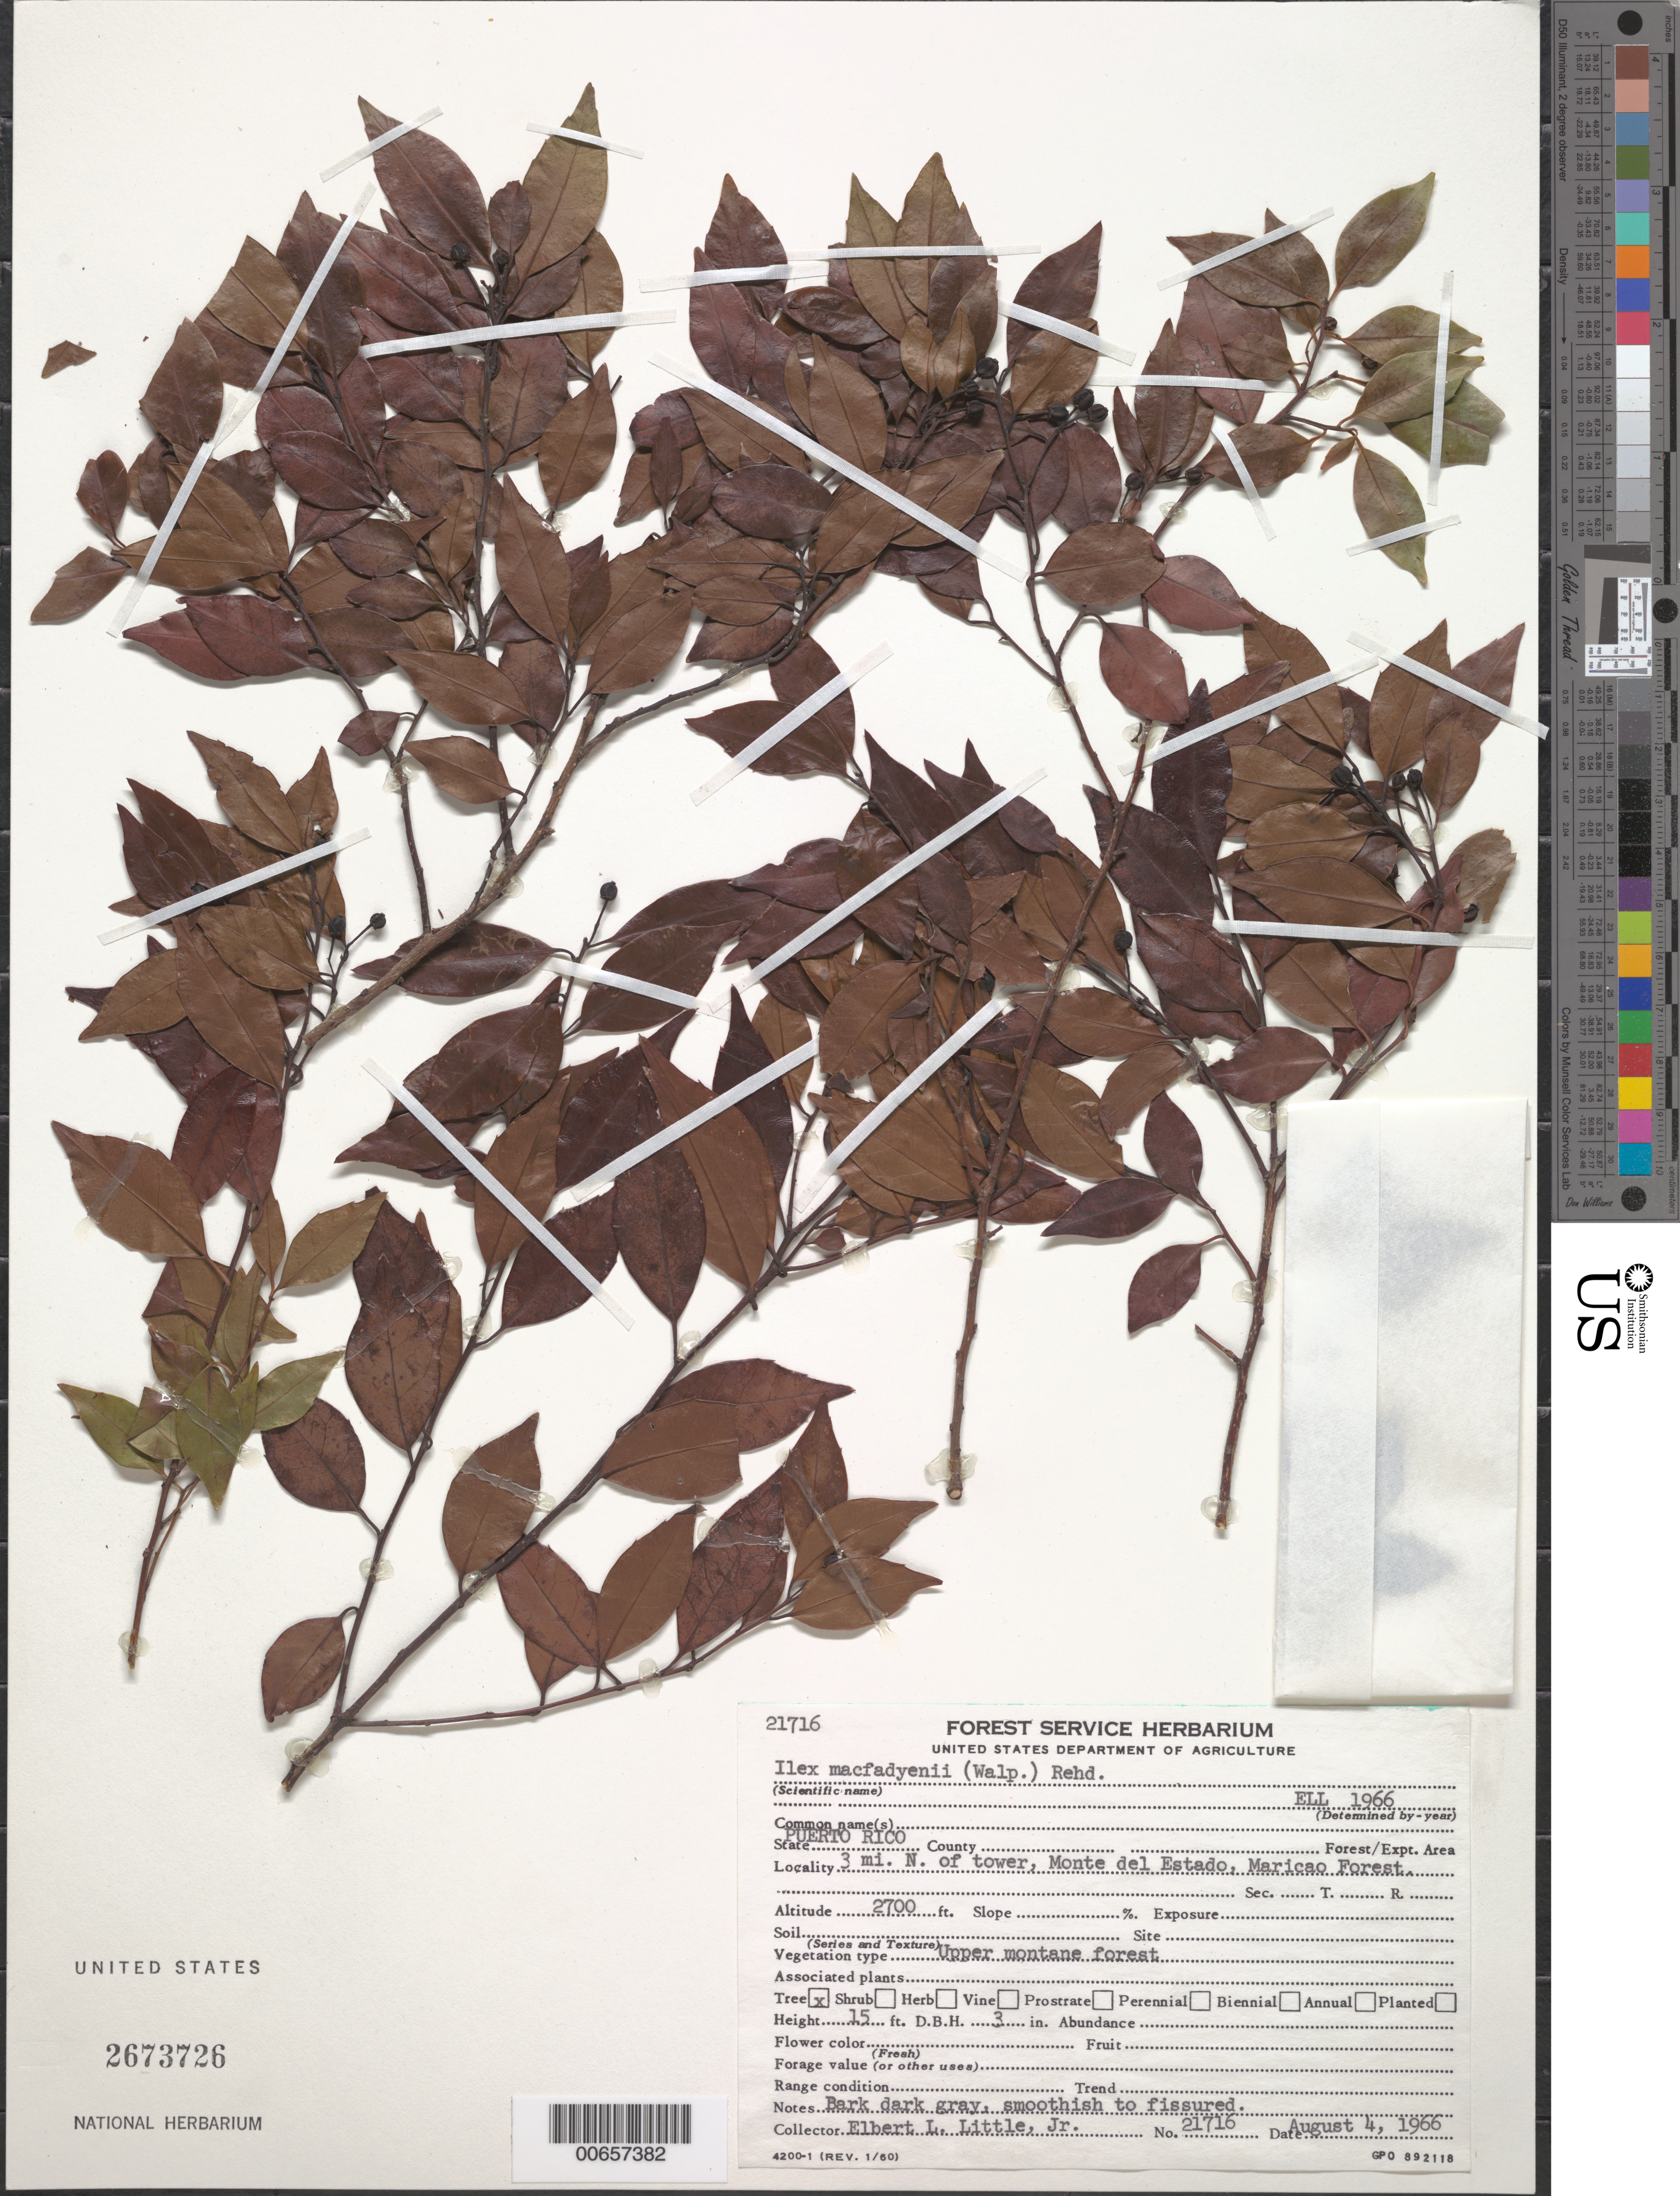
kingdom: Plantae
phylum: Tracheophyta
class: Magnoliopsida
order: Aquifoliales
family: Aquifoliaceae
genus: Ilex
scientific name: Ilex macfadyenii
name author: Rehder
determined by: Little, Elbert L., Jr., (FSSR), United States Department of Agriculture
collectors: E. L. Little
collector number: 21716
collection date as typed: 04 Aug 1966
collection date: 1966-08-04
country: Puerto Rico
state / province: Maricao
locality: Monte del Estado, Maricao Forest, 3 mi N of tower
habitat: Upper montane forest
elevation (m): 823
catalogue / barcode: US 2673726